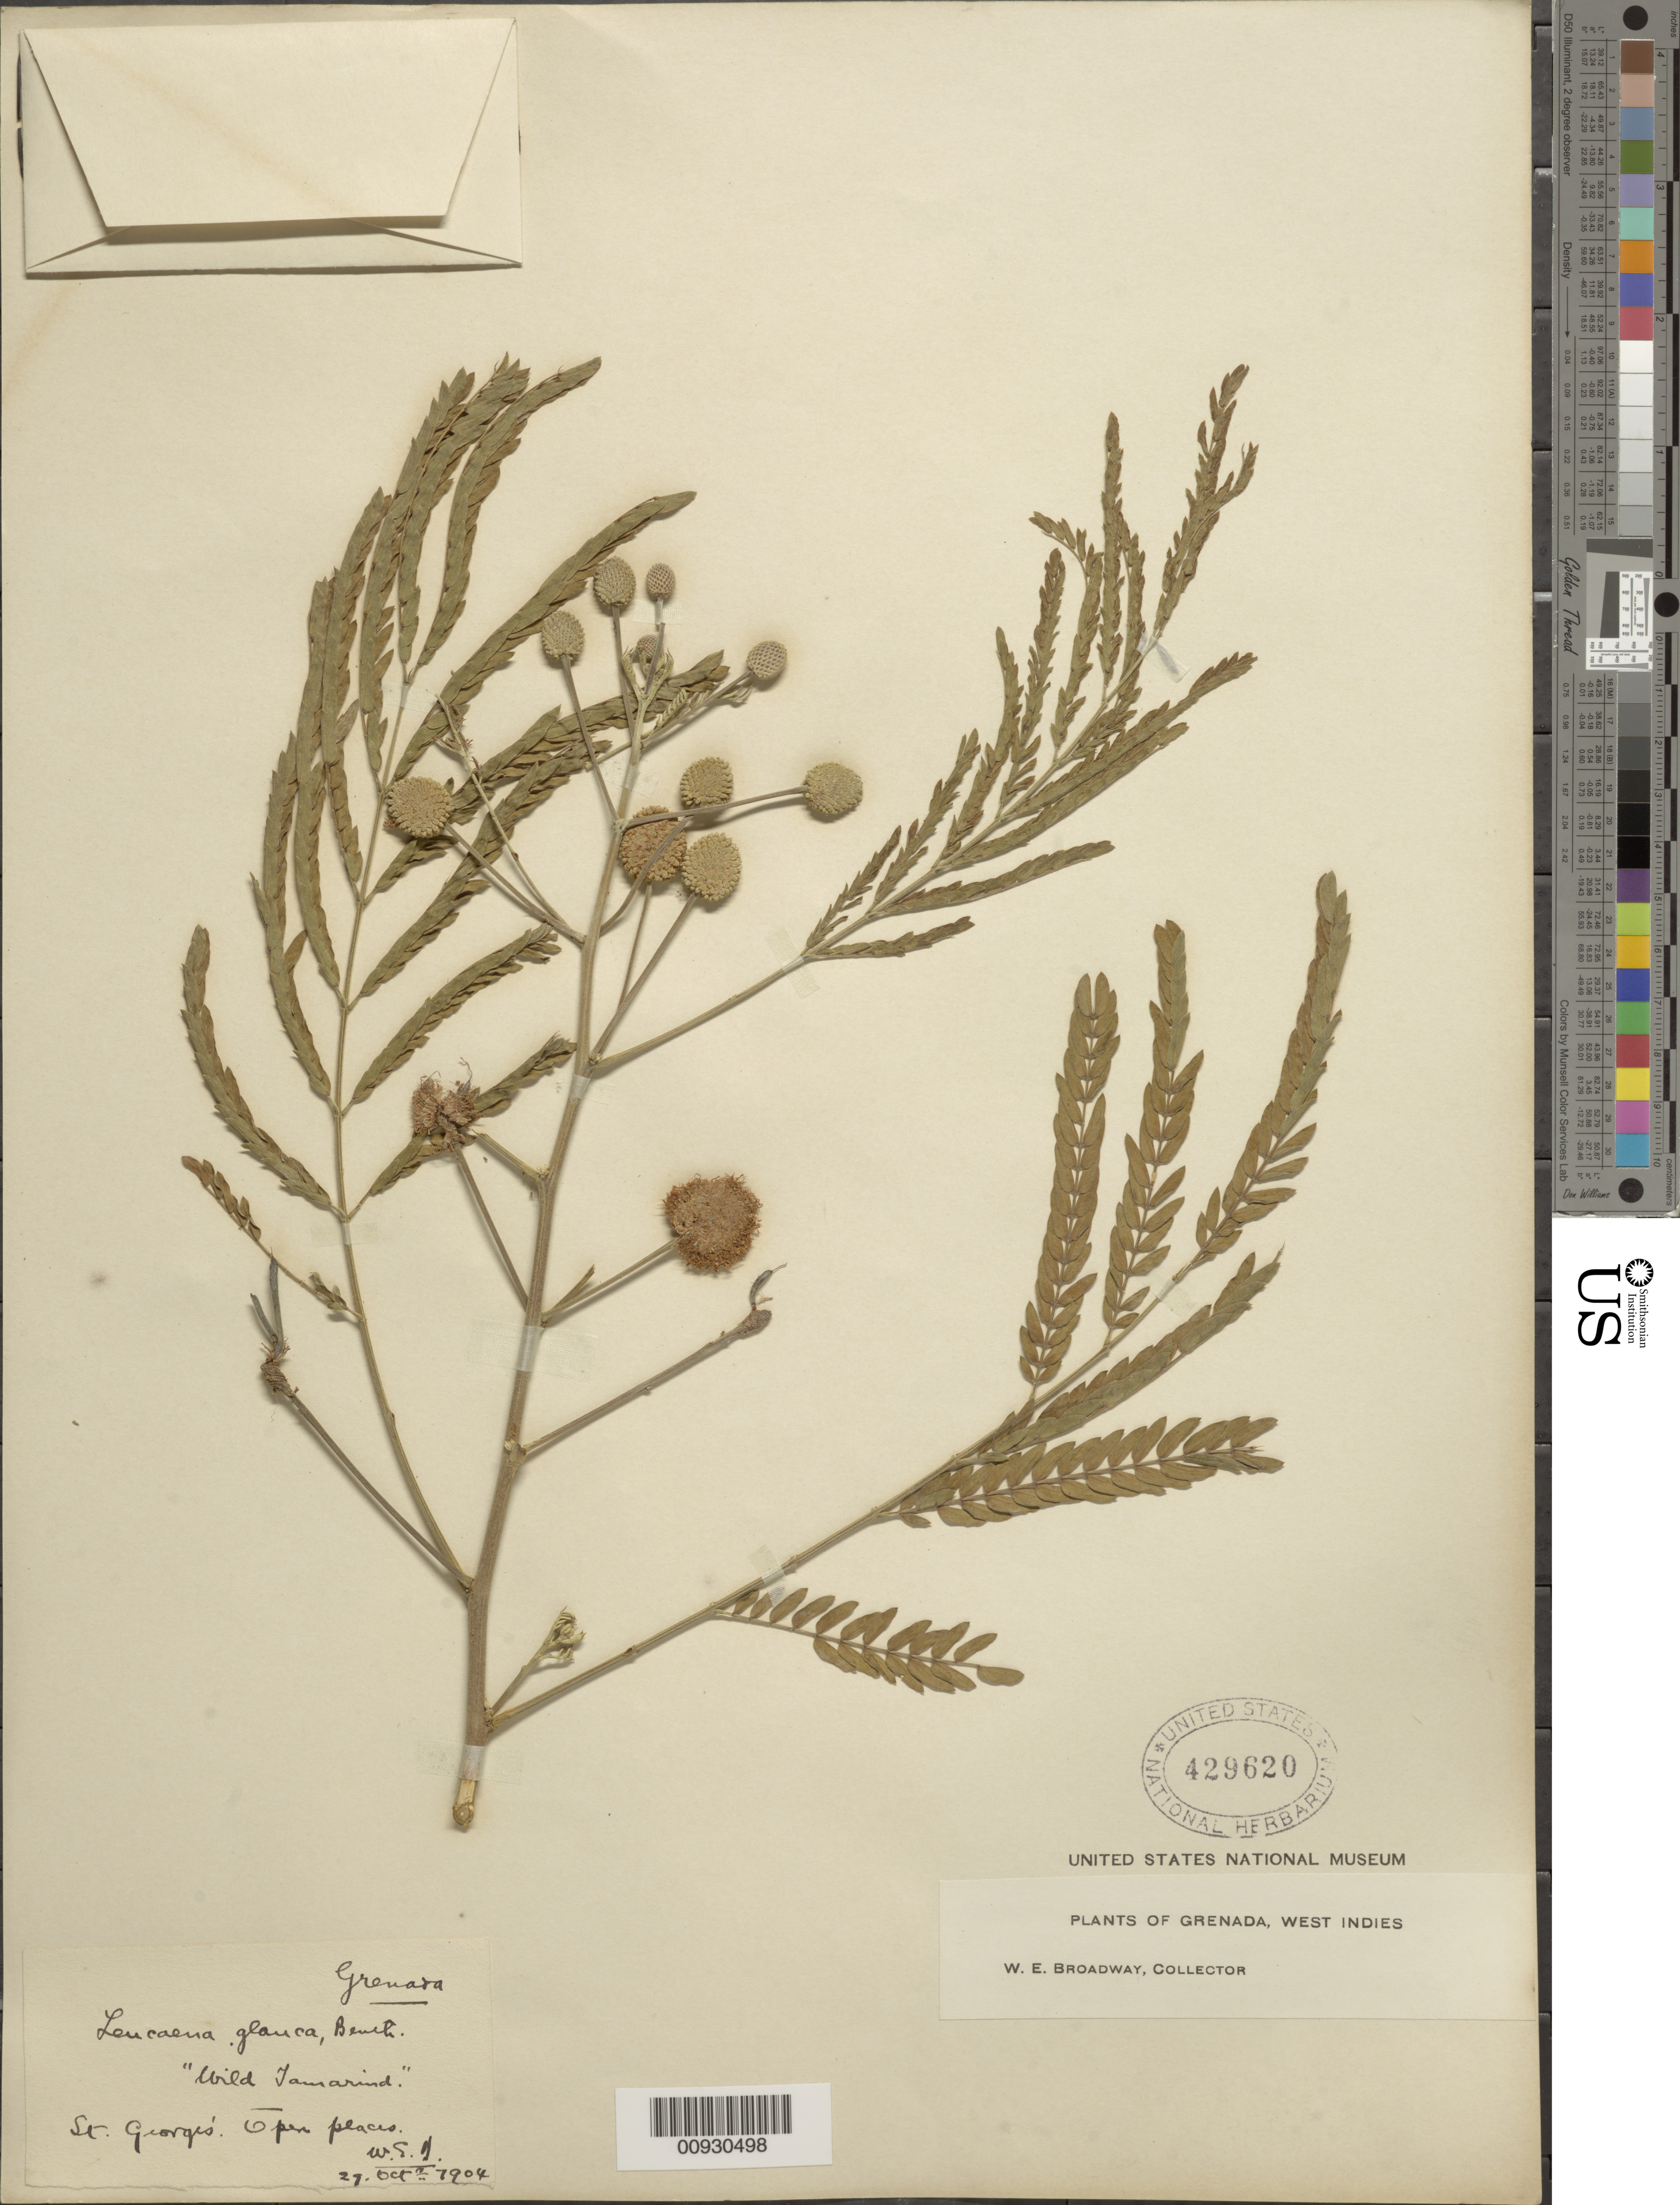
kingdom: Plantae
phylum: Tracheophyta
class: Magnoliopsida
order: Fabales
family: Fabaceae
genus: Leucaena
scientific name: Leucaena leucocephala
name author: (Lam.) de Wit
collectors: W. E. Broadway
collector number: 7904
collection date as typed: Oct 1929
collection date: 1929-10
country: Grenada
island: Grenada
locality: St. George's, Open places.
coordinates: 0 N, 0 E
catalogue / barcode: US 429620